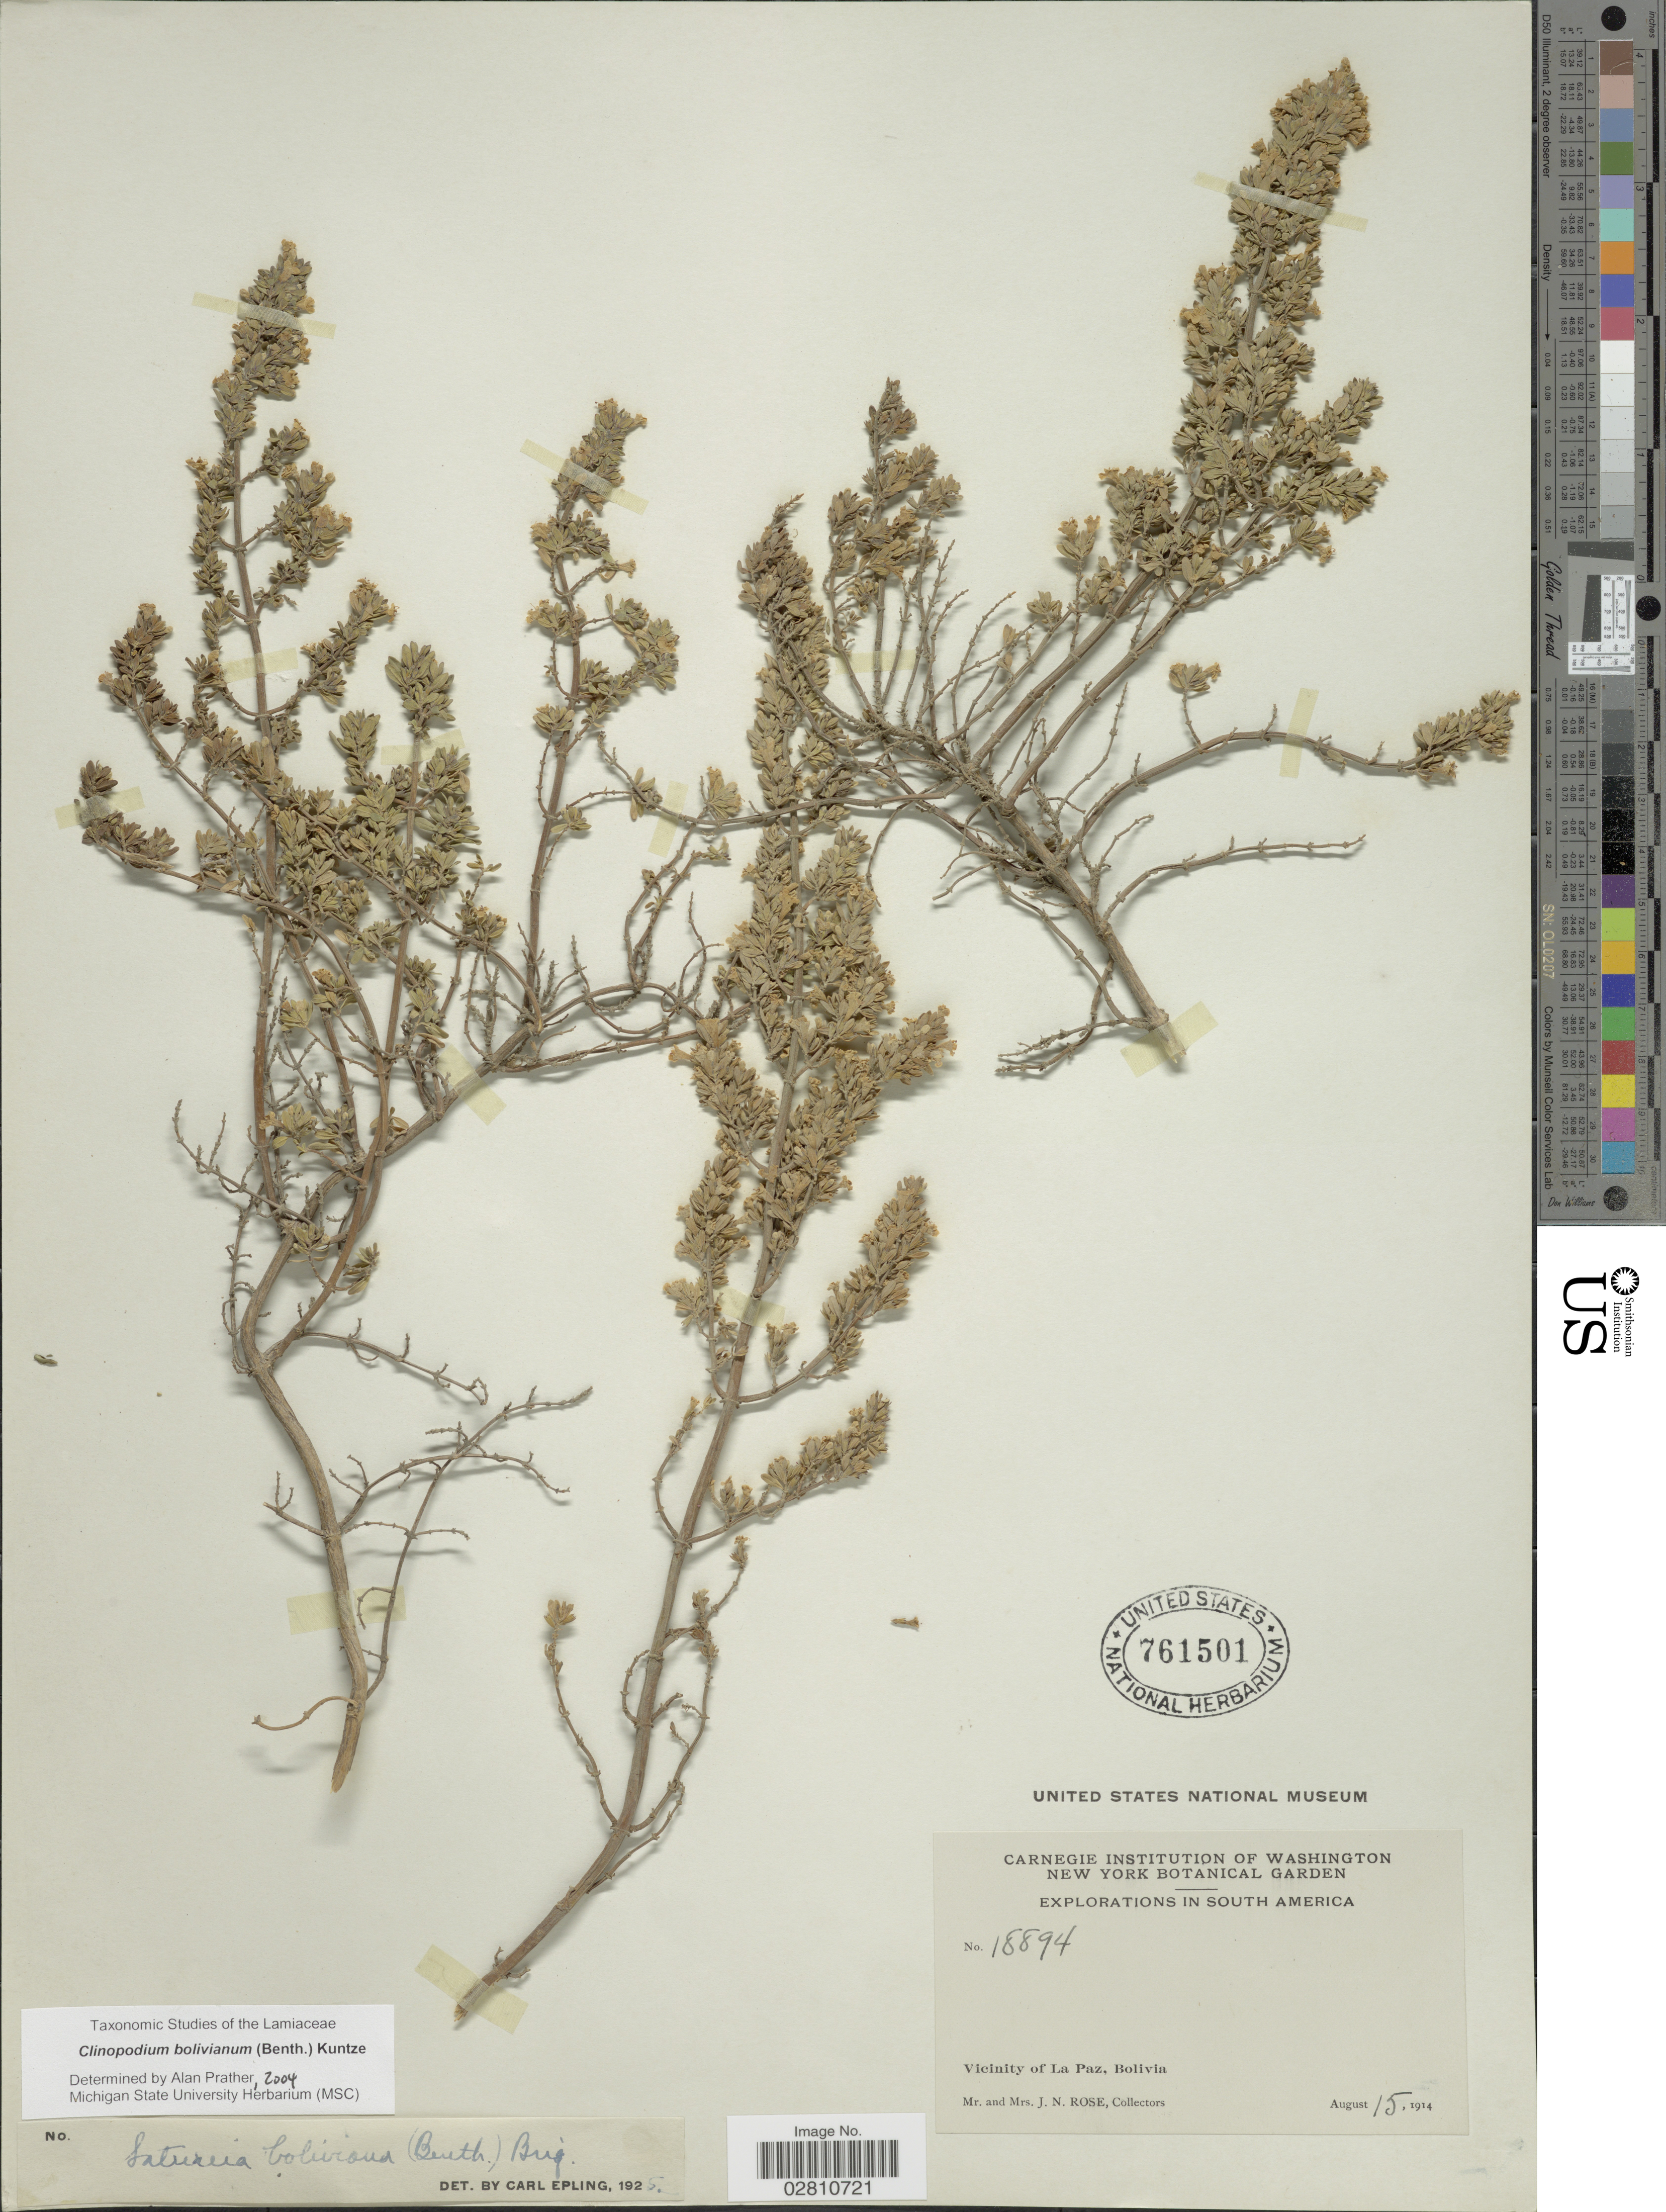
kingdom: Plantae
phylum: Tracheophyta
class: Magnoliopsida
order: Lamiales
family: Lamiaceae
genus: Clinopodium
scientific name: Clinopodium bolivianum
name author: (Benth.) Kuntze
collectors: J. N. Rose & L. B. Rose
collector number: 18894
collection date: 1914-08-15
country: Bolivia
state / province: La Paz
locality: Vicinity of La Paz, Bolivia.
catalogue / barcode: US 761501